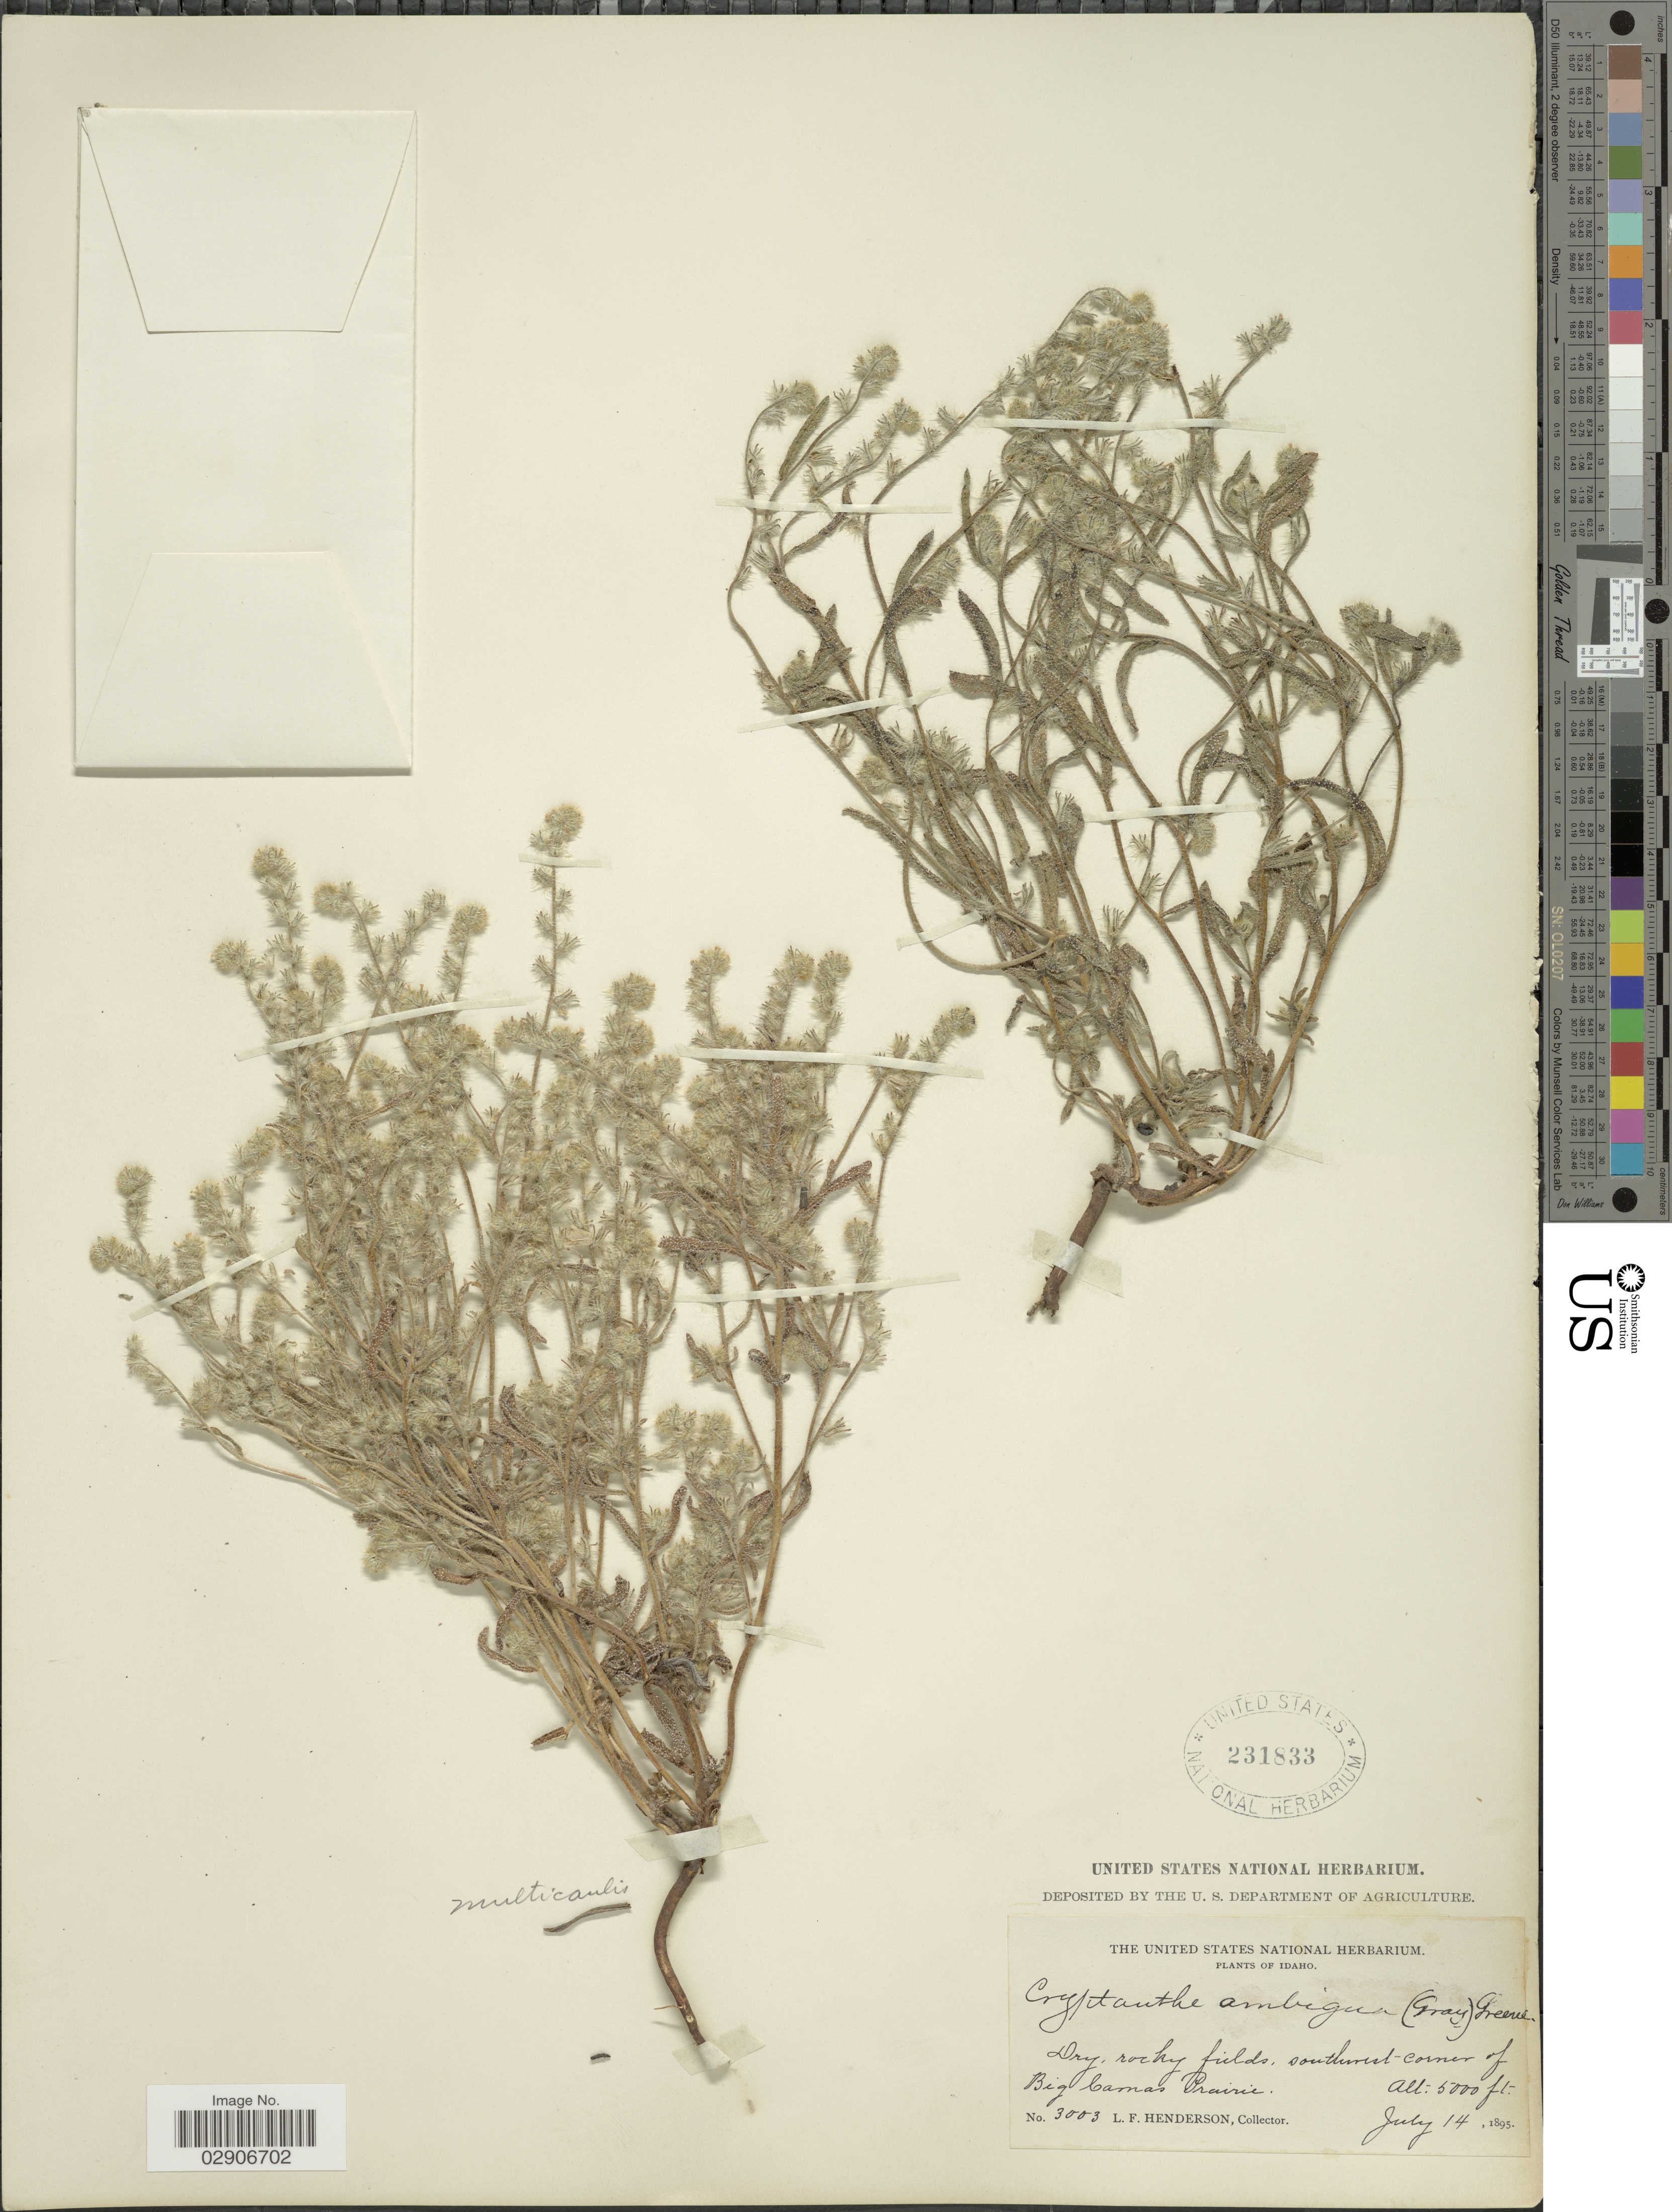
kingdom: Plantae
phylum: Tracheophyta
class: Magnoliopsida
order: Boraginales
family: Boraginaceae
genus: Cryptantha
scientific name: Cryptantha ambigua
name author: (A. Gray) Greene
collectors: L. Henderson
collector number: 3003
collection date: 1895-07-14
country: United States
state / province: Idaho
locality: Southwest-corner of Big Camas Prairie. Idaho.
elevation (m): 1524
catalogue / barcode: US 231833